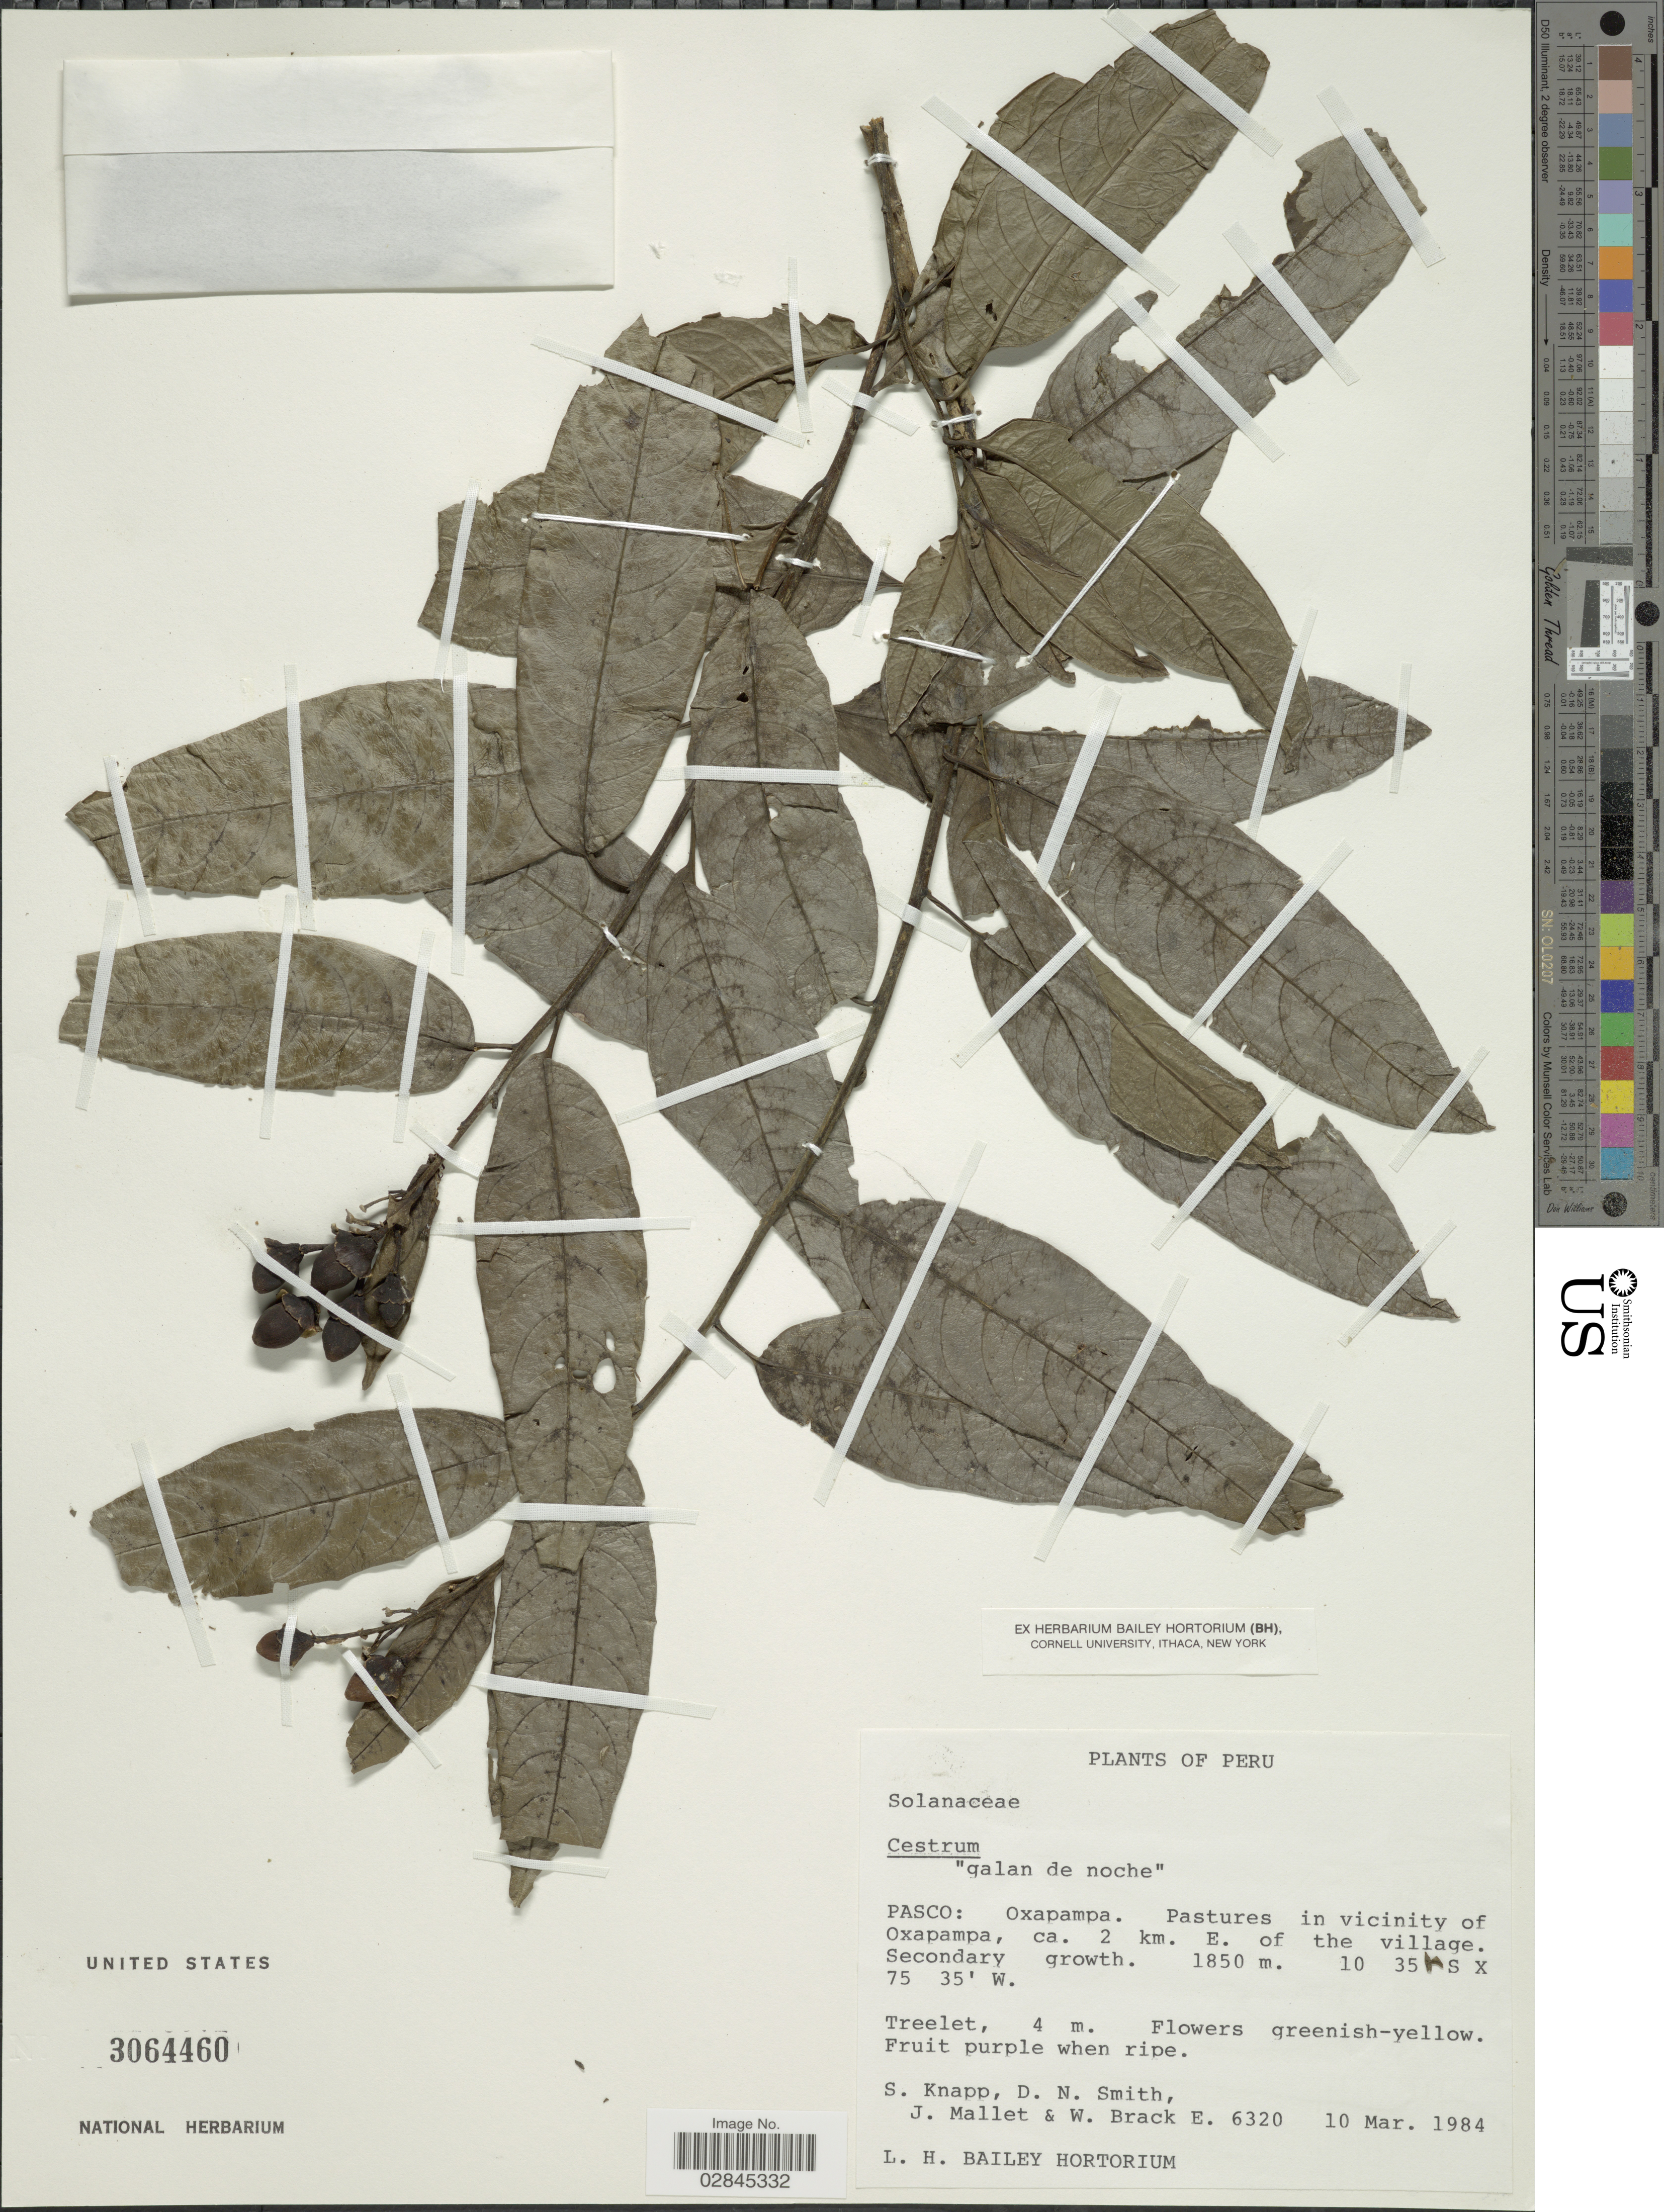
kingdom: Plantae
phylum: Tracheophyta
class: Magnoliopsida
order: Solanales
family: Solanaceae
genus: Cestrum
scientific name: Cestrum sp.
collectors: S. Knapp, D. Smith, J. Mallet & W. Brack E.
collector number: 6320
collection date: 1984-03-10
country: Peru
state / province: Pasco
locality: Oxapampa. Pastures in vicinity of Oxapampa, ca. 2 km. E. of the village.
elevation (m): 1850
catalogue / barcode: US 3064460